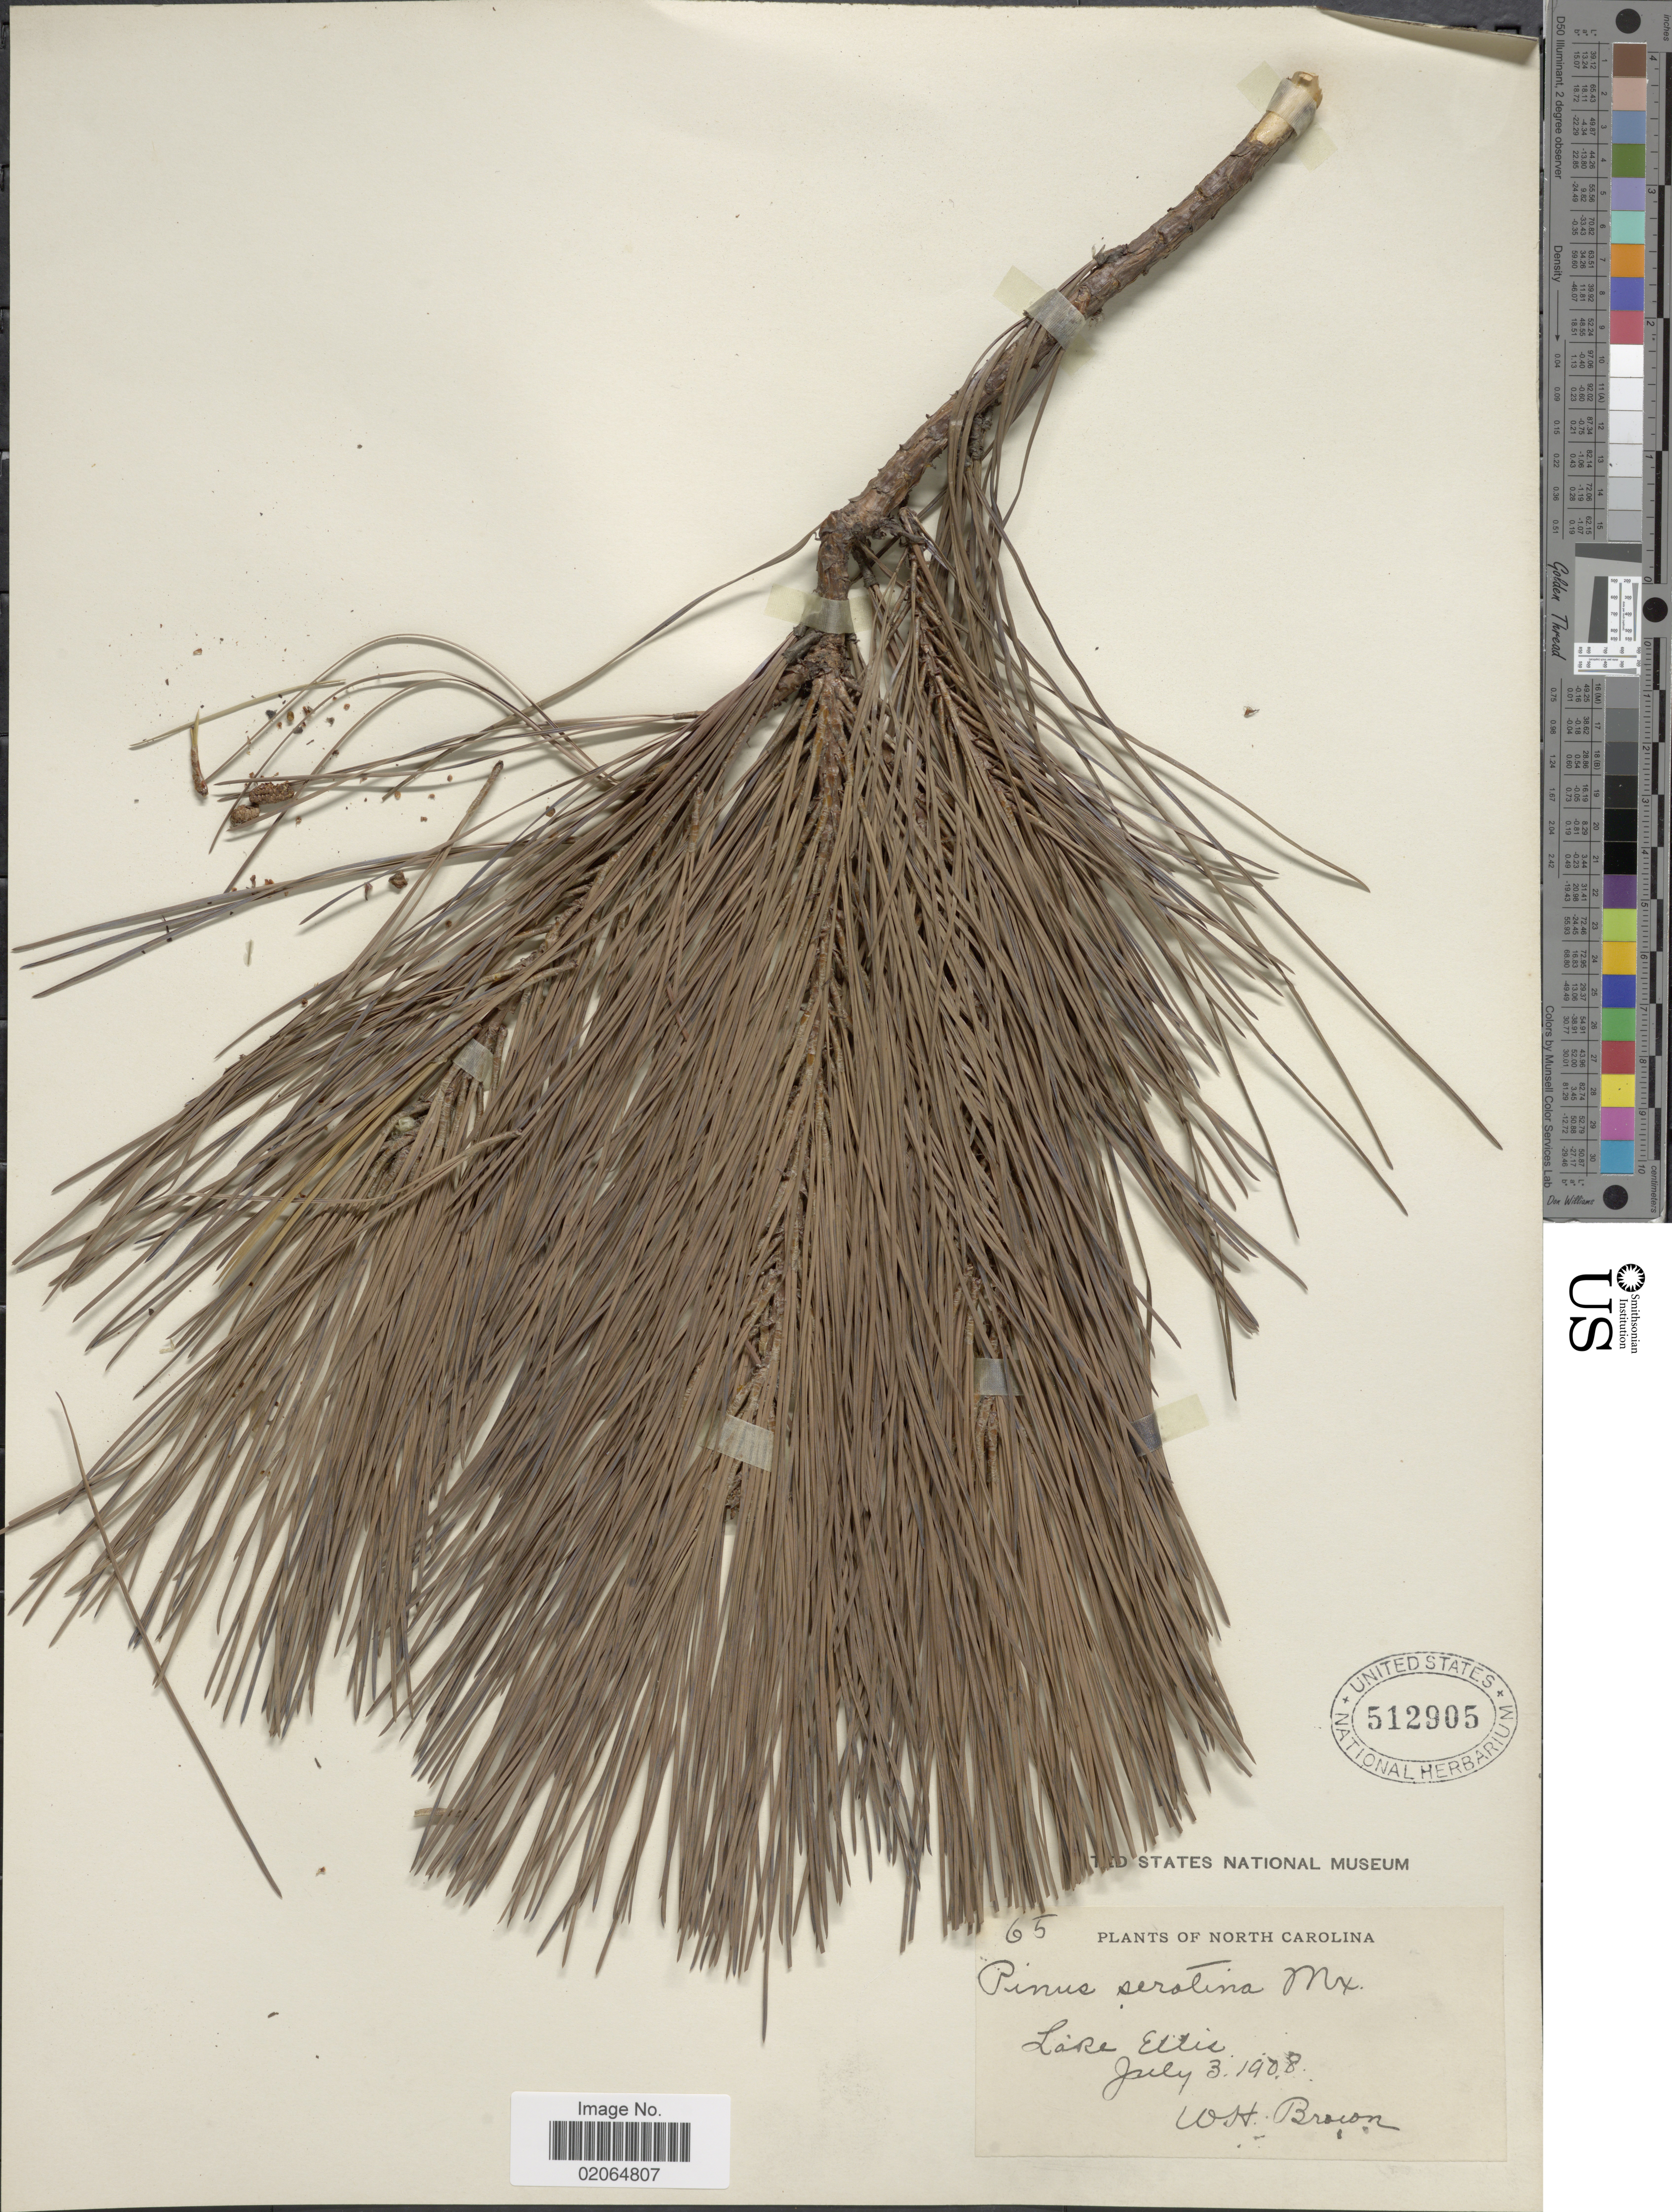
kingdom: Plantae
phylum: Tracheophyta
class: Pinopsida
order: Pinales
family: Pinaceae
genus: Pinus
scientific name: Pinus serotina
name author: Michx.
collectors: W. H. Brown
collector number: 65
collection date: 1908-07-03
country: United States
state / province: North Carolina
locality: Lake Ellis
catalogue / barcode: US 512905